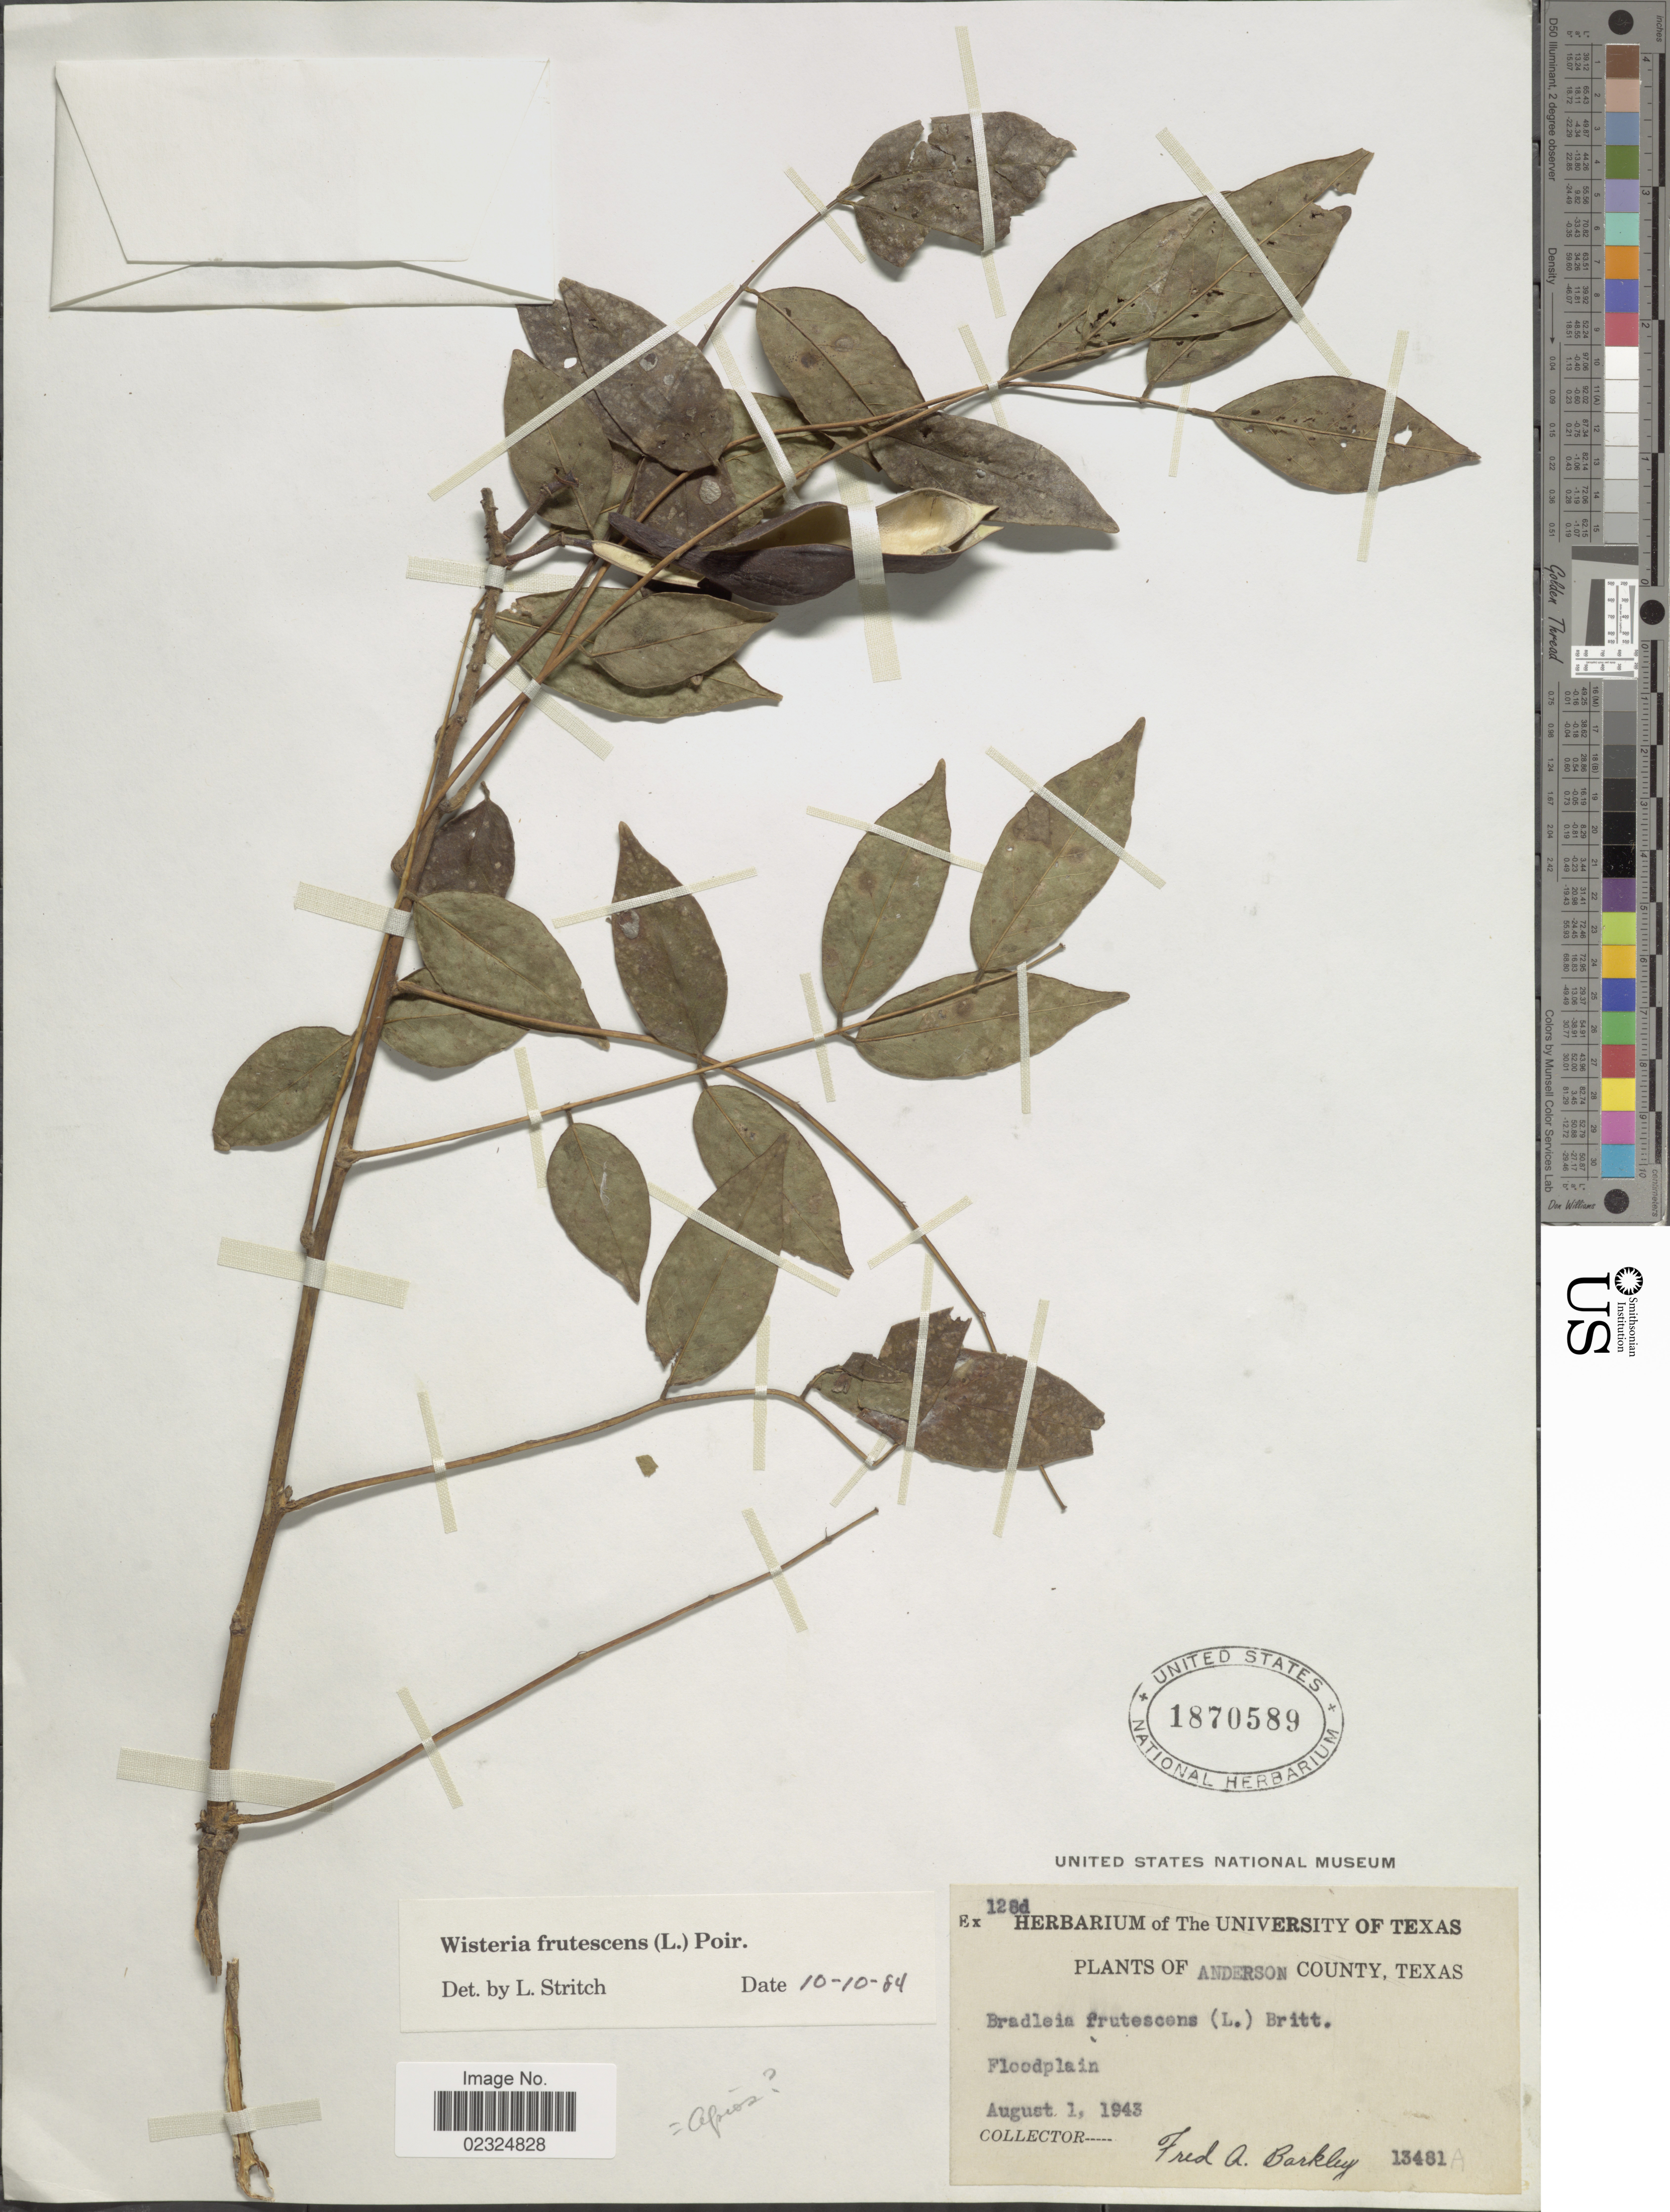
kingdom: Plantae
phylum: Tracheophyta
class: Magnoliopsida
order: Fabales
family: Fabaceae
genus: Wisteria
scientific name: Wisteria frutescens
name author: (L.) Poir.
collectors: F. A. Barkley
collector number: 13481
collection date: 1943-08-01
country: United States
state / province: Texas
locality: Anderson County, Floodplain.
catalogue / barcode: US 1870589